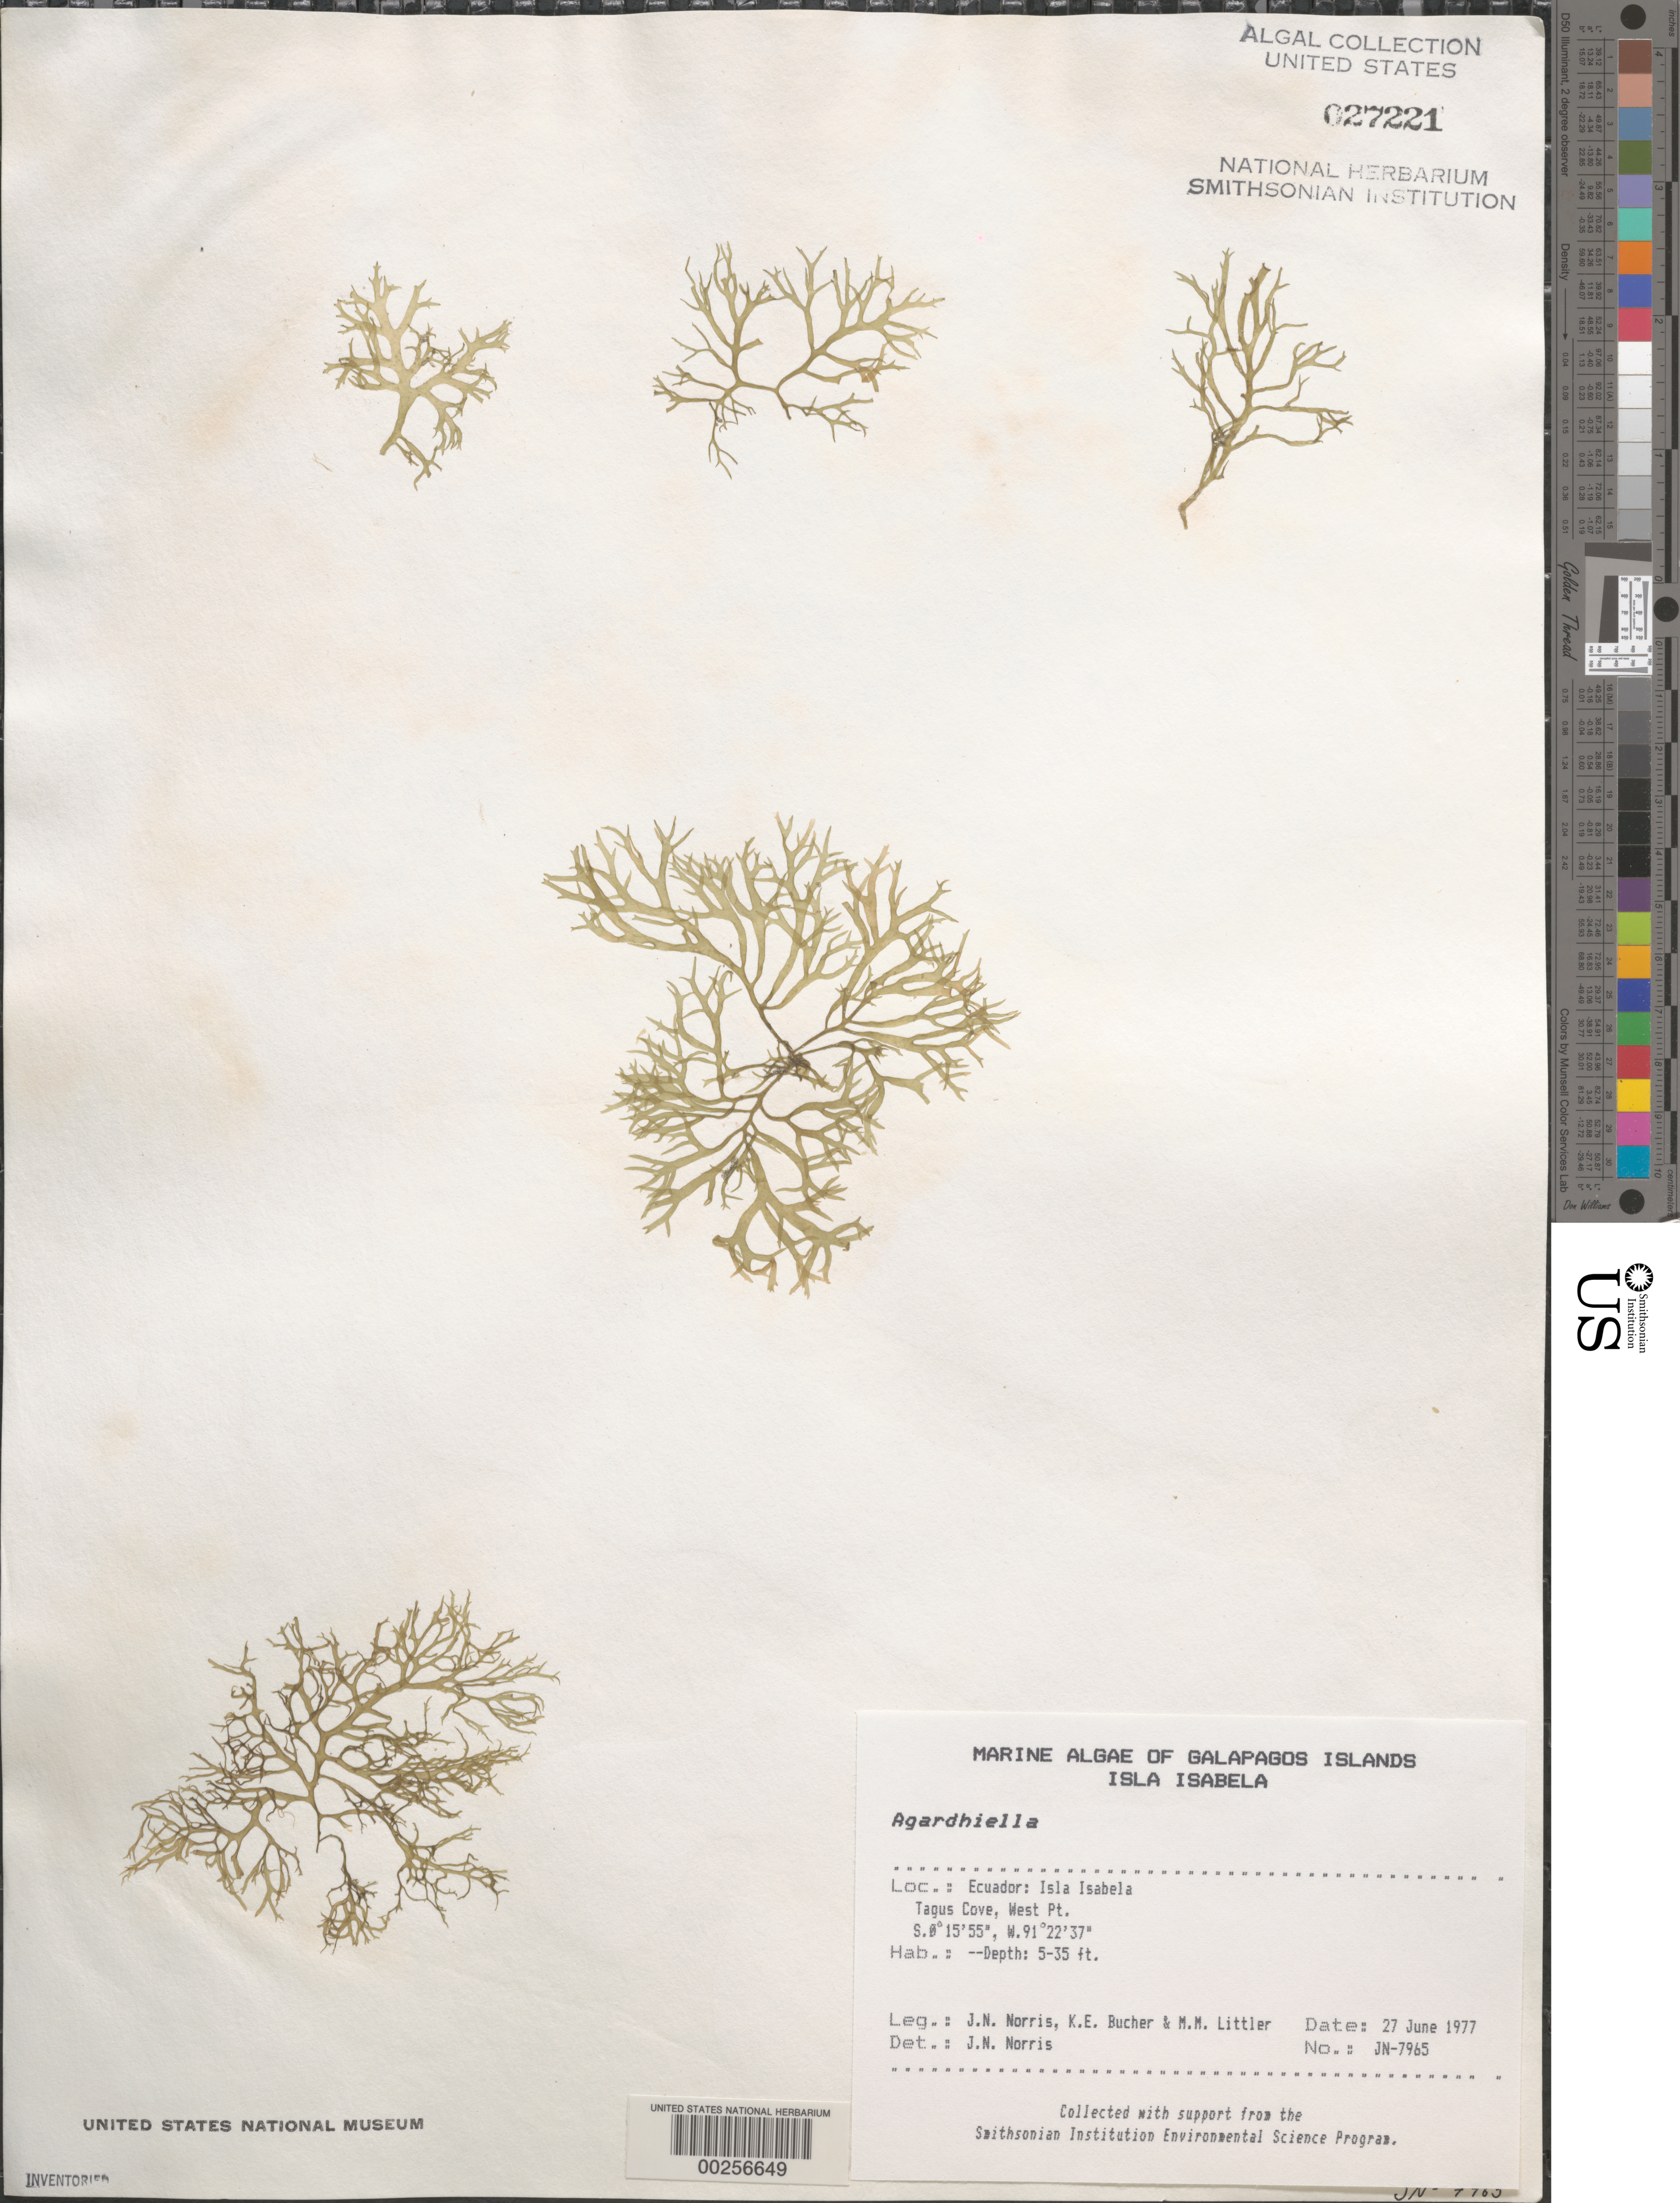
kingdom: Plantae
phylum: Rhodophyta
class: Florideophyceae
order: Gigartinales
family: Solieriaceae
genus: Agardhiella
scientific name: Agardhiella sp.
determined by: Norris, James N.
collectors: J. N. Norris, K. E. Bucher & M. M. Littler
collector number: JN-7965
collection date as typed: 27 Jun 1977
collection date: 1977-06-27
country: Ecuador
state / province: Colón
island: Isabela [Albemarle]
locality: Tagus Cove, West Point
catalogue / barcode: US 27221